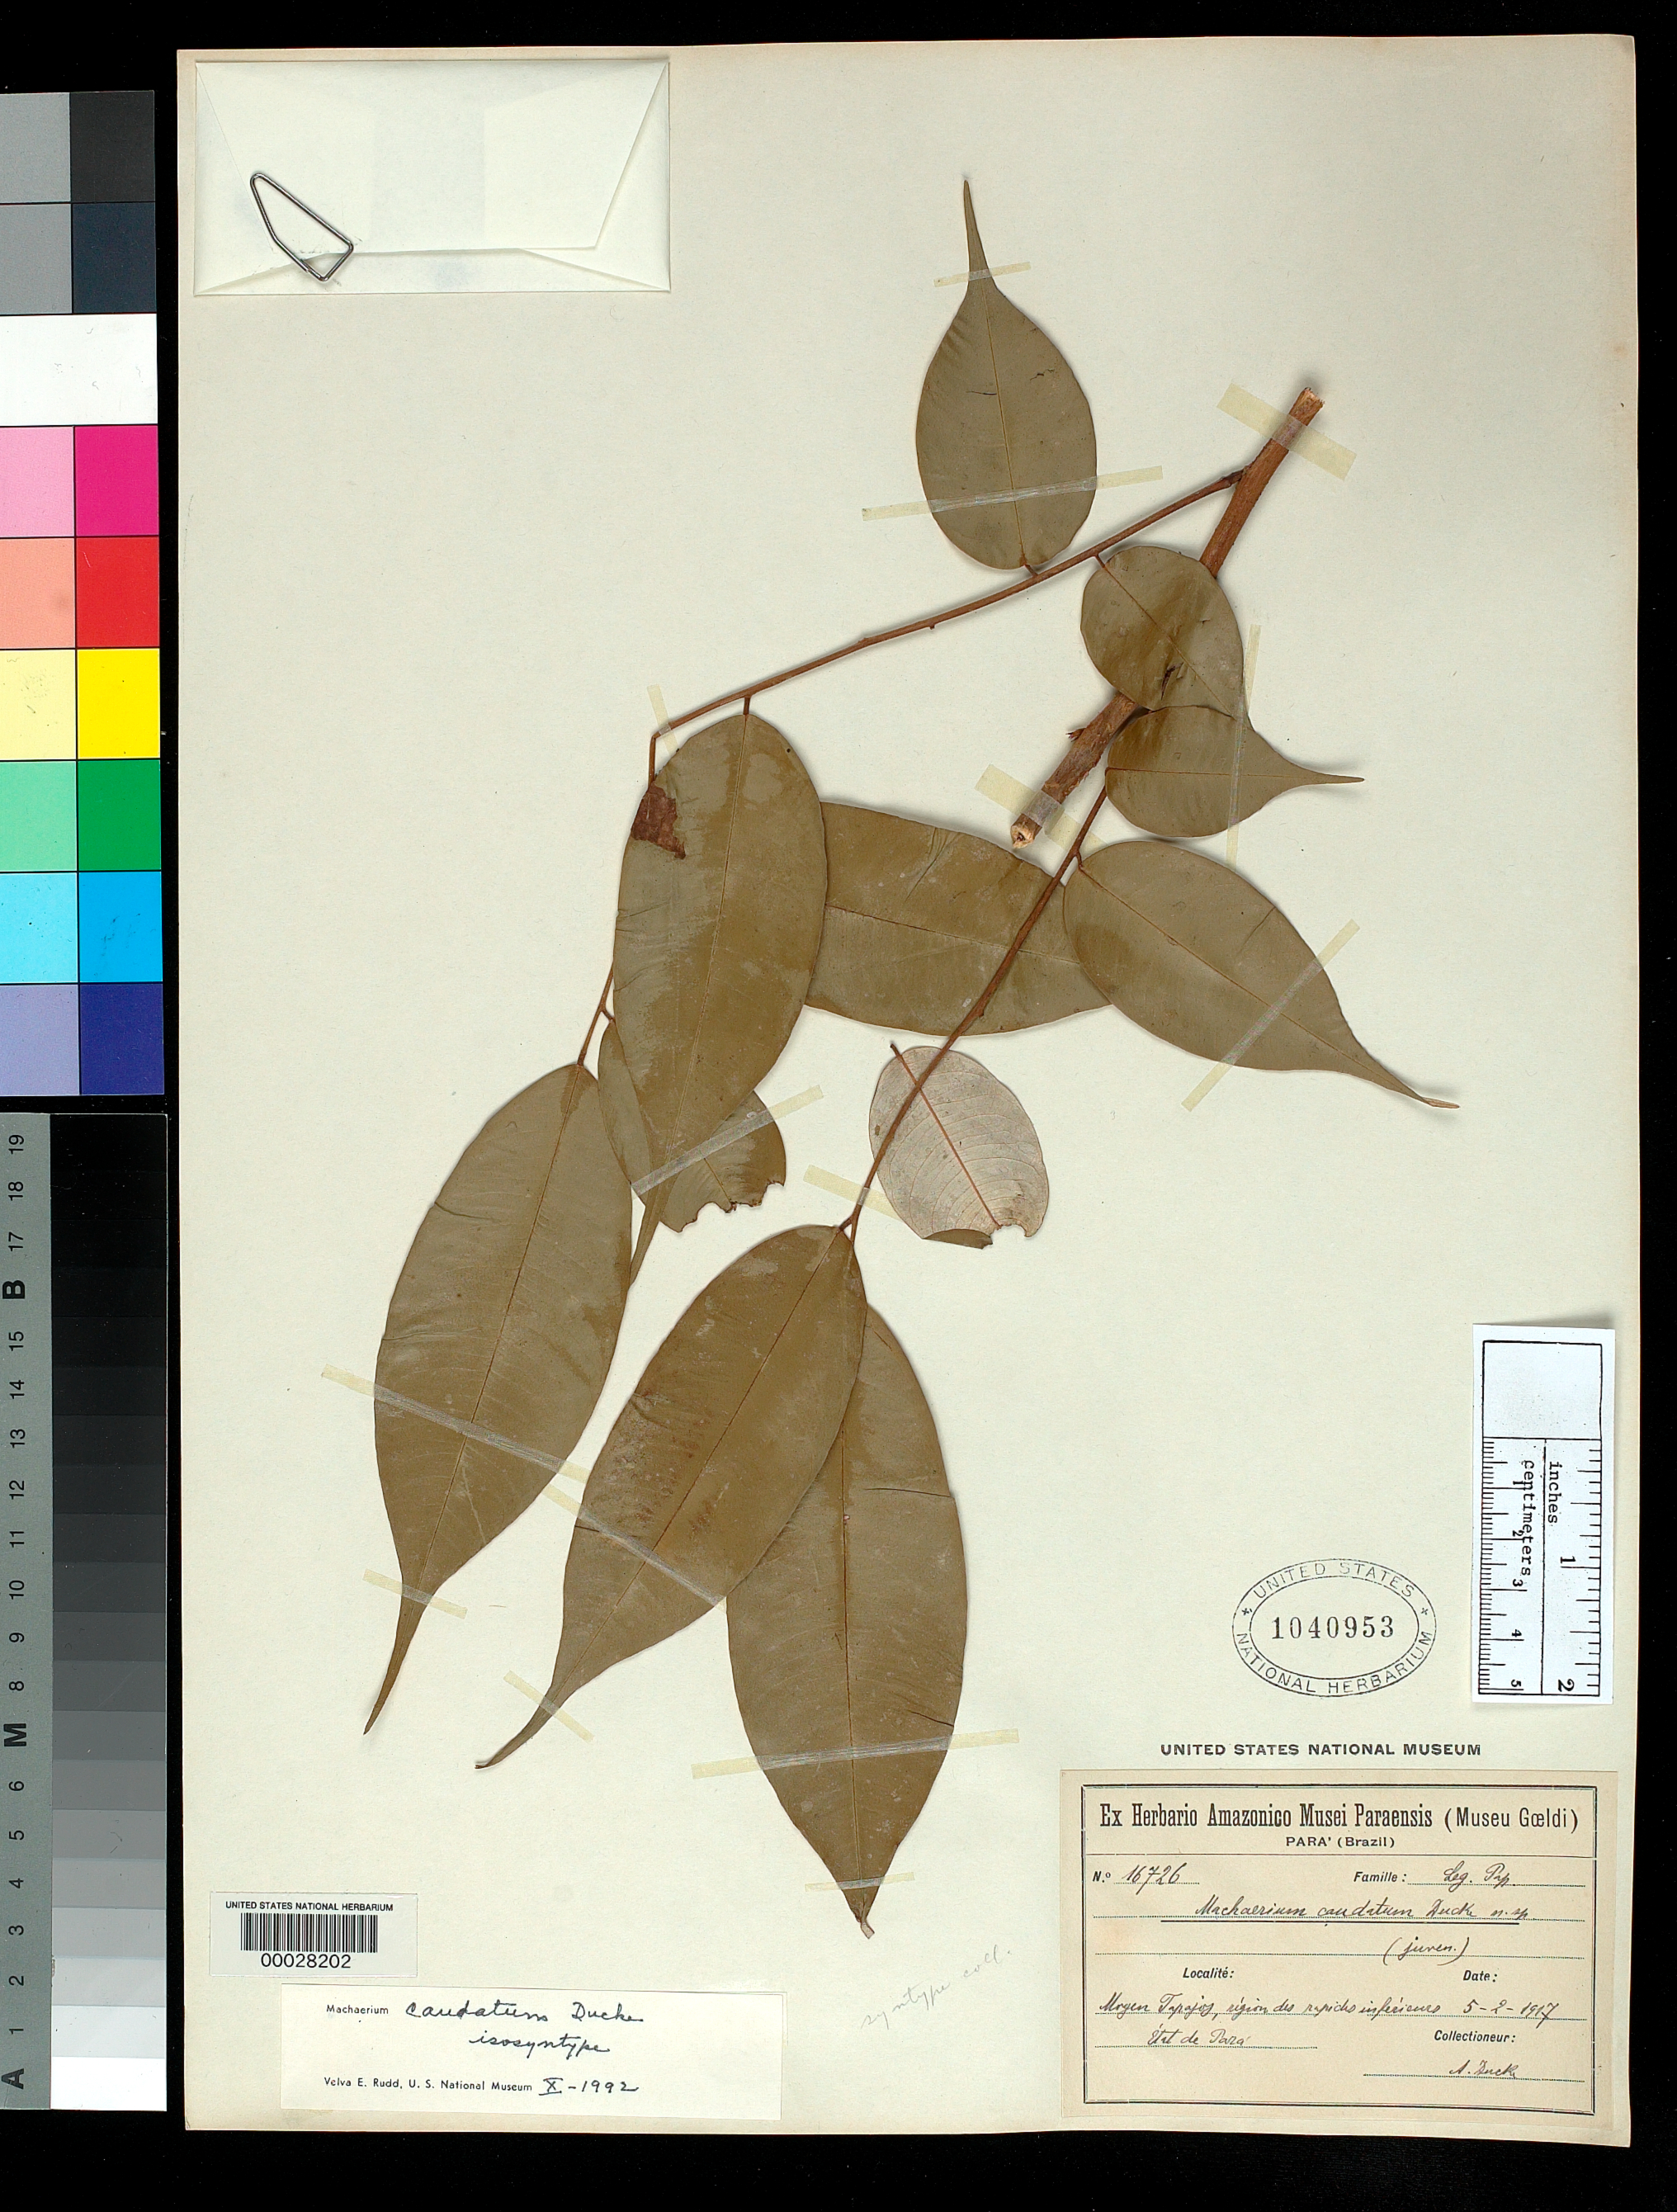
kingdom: Plantae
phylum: Tracheophyta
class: Magnoliopsida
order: Fabales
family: Fabaceae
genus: Machaerium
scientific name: Machaerium caudatum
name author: Hoehne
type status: Isosyntype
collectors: A. Ducke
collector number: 16726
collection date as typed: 5-2-1917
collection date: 1917-02-05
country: Brazil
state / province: Pará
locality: Margen Tapajoz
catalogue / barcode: US 1040953